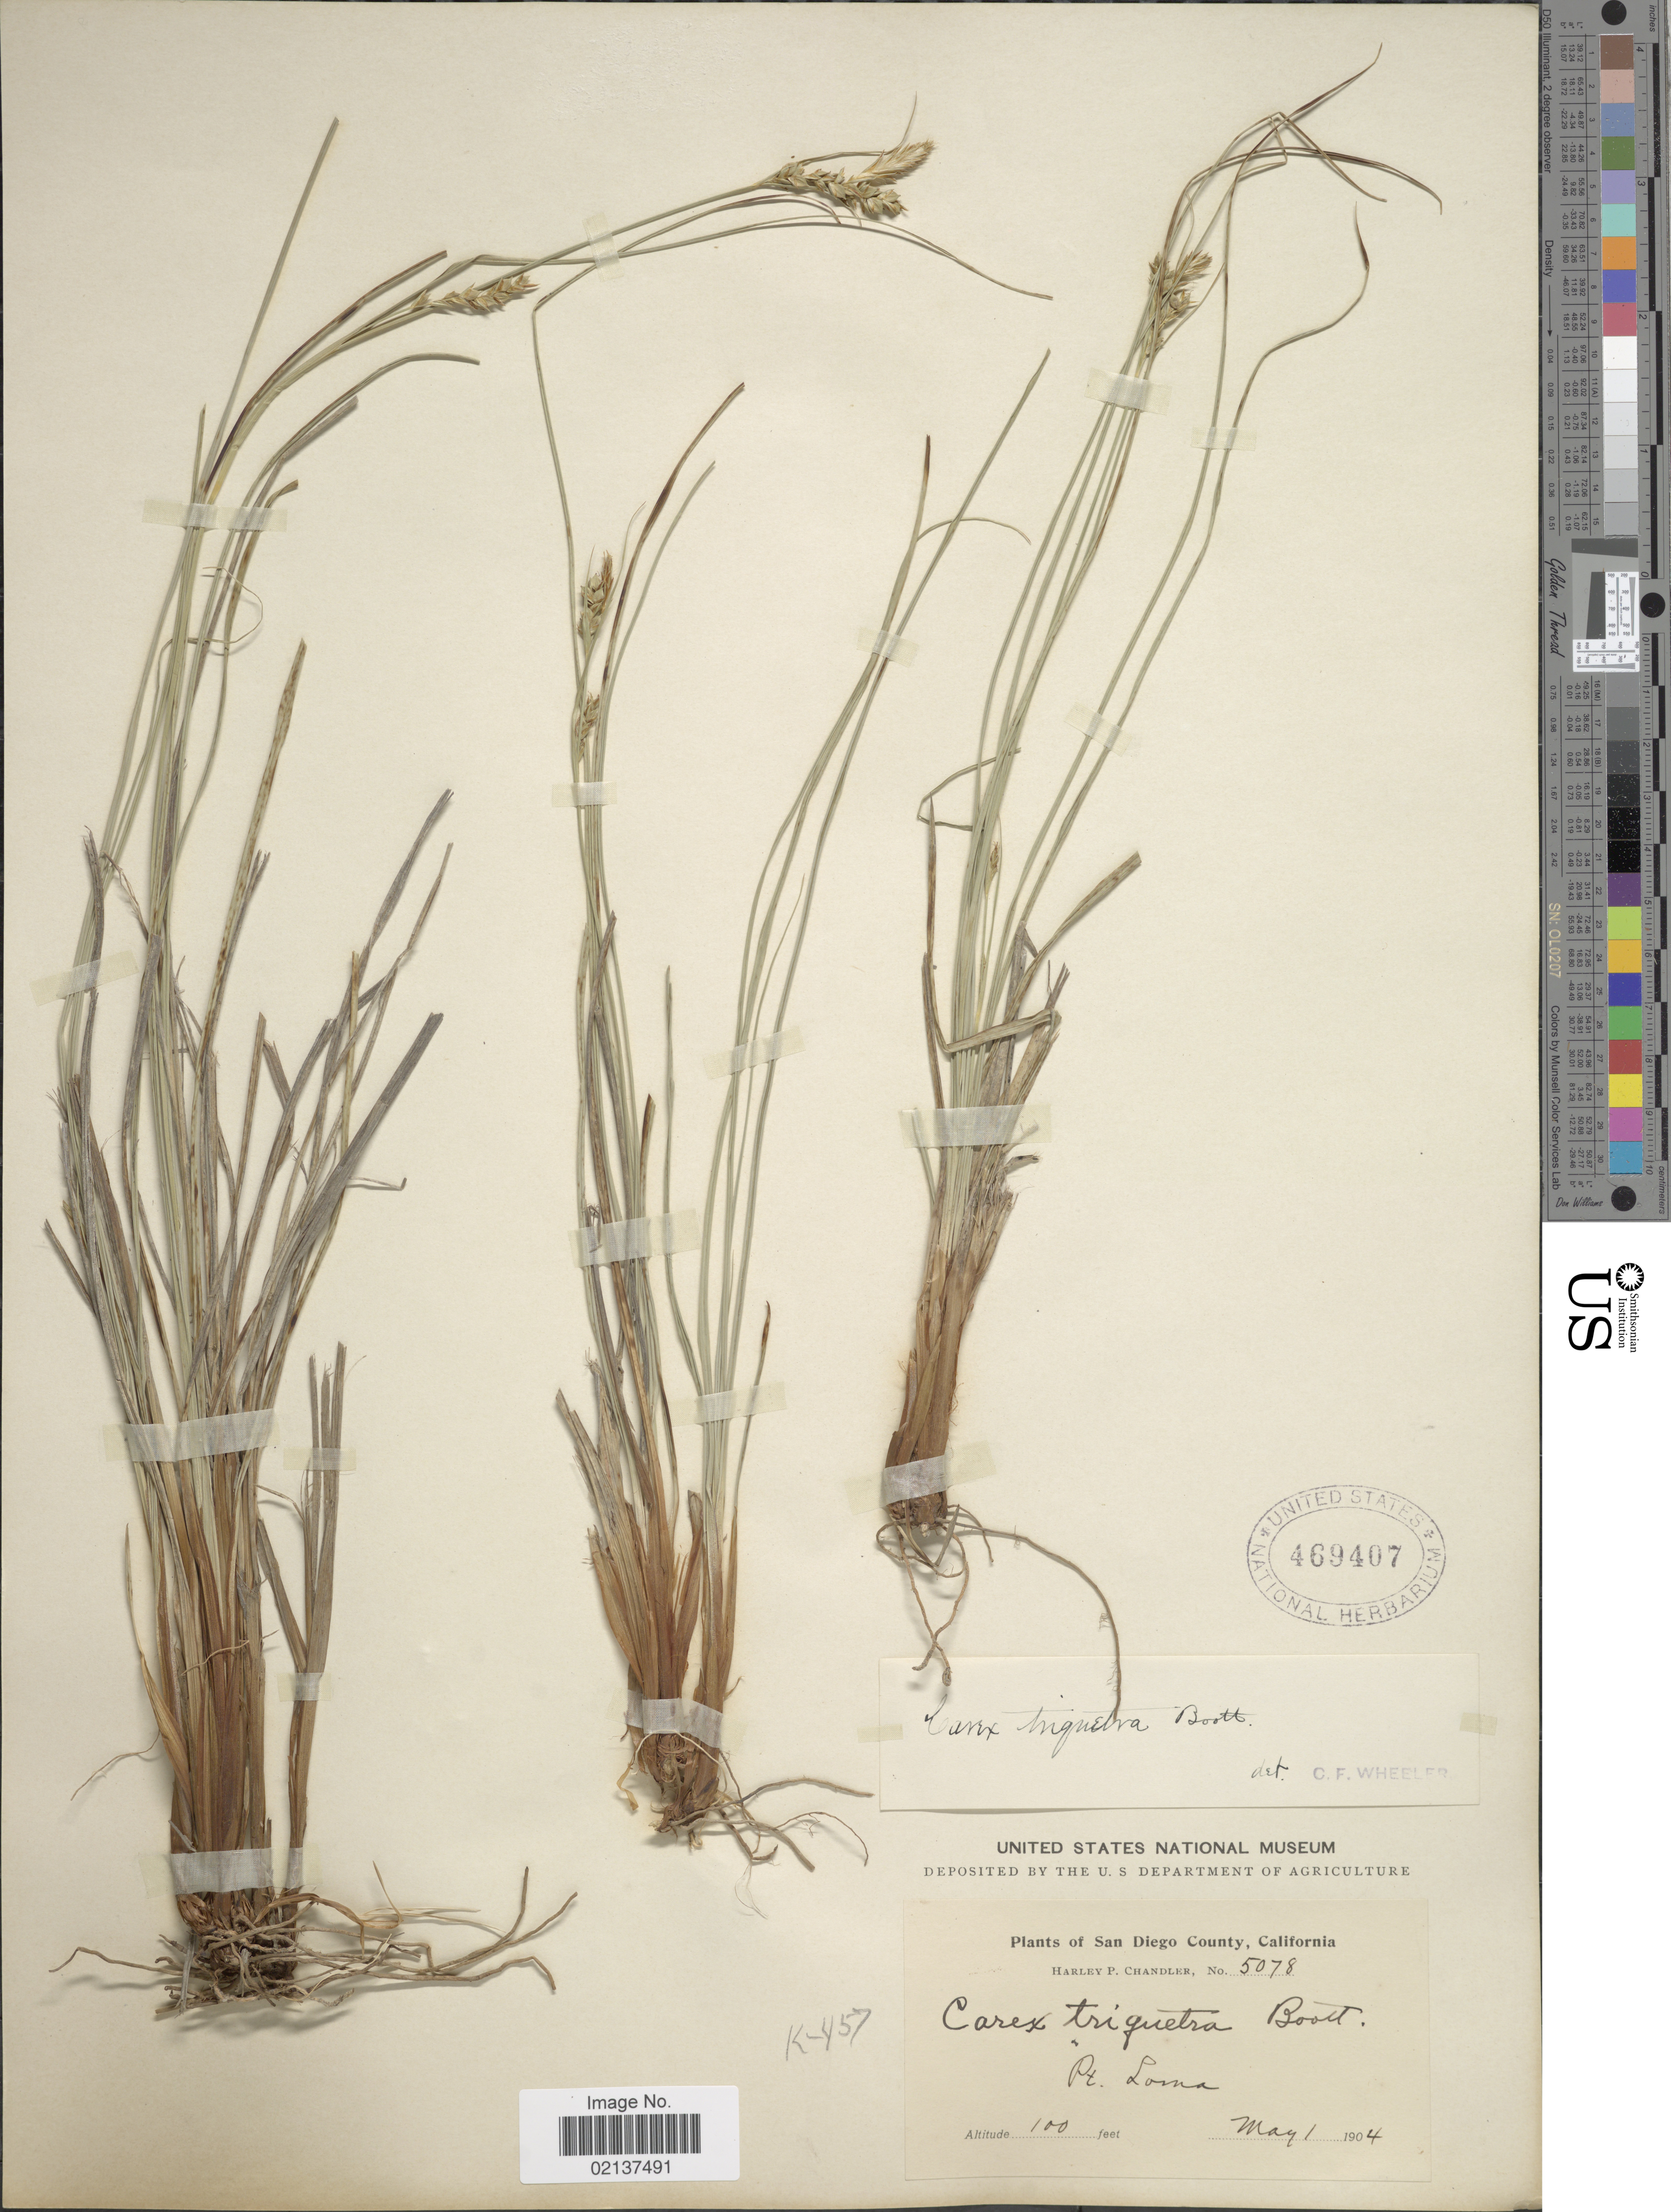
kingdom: Plantae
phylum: Tracheophyta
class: Liliopsida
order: Poales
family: Cyperaceae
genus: Carex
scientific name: Carex triquetra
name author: Boott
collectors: H. Chandler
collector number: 5078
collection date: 1904-05-01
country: United States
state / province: California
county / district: San Diego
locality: San Diego County, Pt. Loma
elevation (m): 30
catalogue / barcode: US 469407